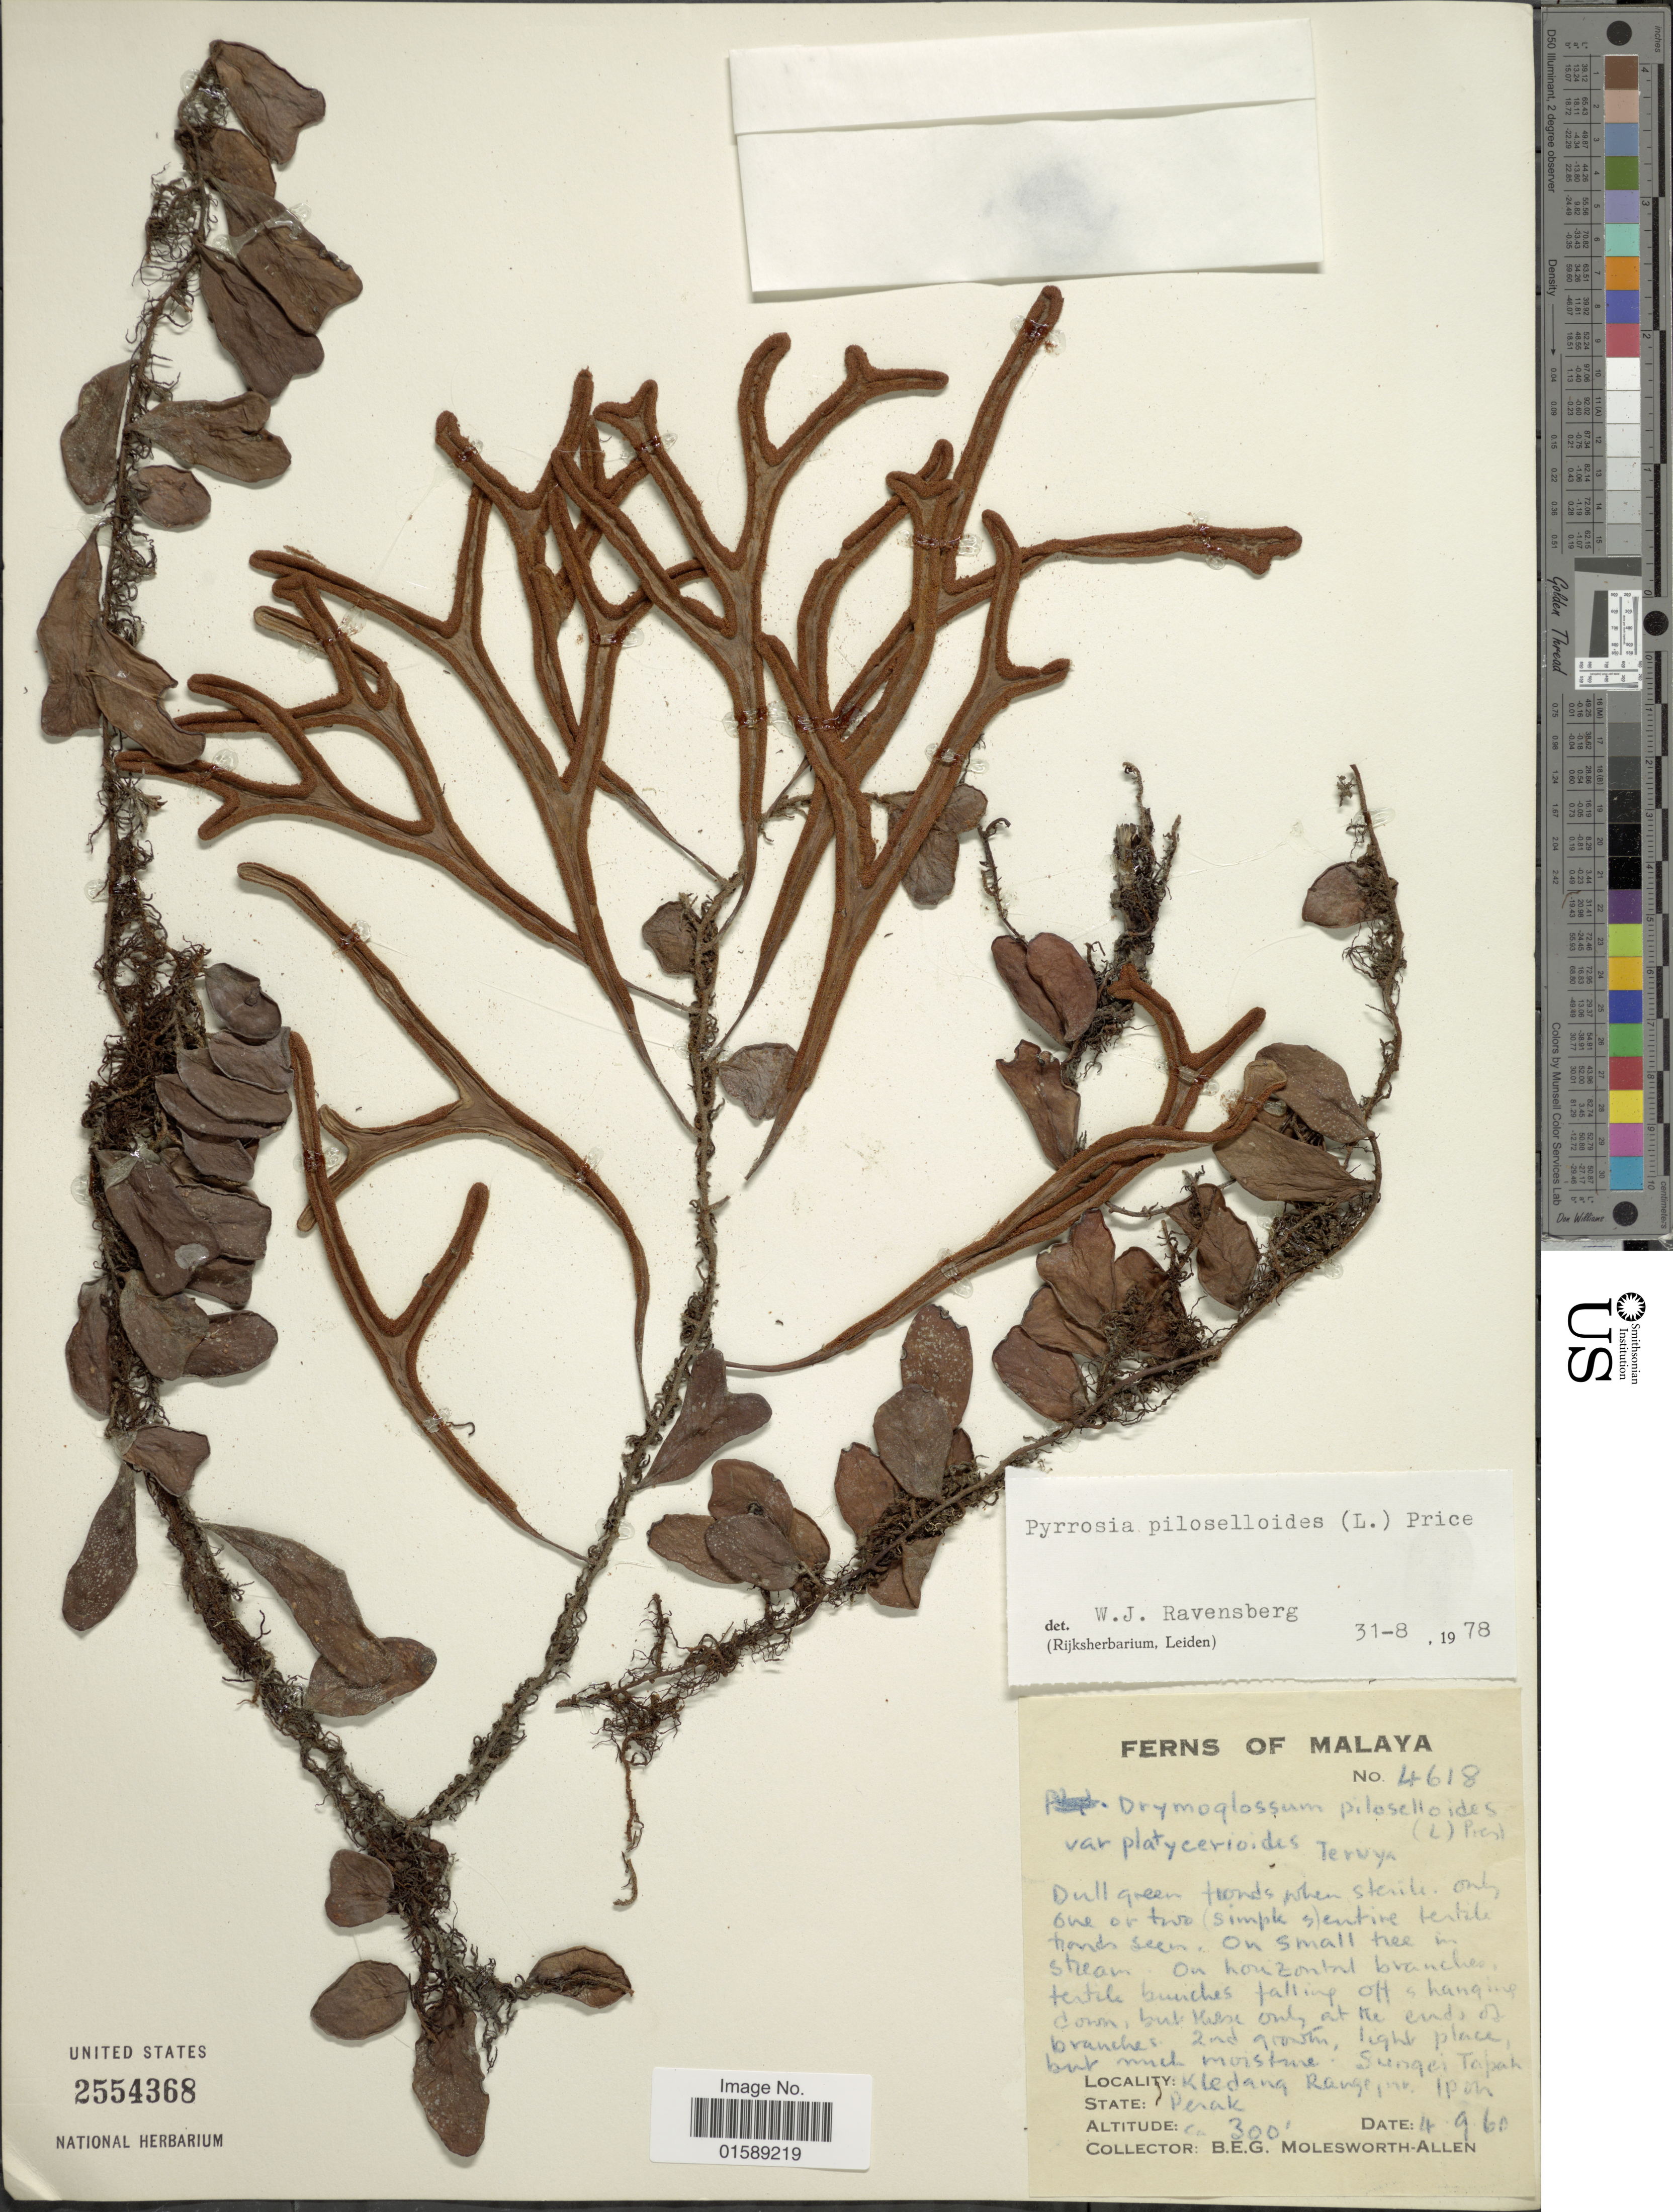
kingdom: Plantae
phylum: Tracheophyta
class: Polypodiopsida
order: Polypodiales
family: Polypodiaceae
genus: Pyrrosia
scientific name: Pyrrosia piloselloides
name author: (L.) M.G. Price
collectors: B. E. G. Molesworth-Allen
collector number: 4618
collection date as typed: Transcribed d/m/y: 4/9/60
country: Malaysia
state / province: Perak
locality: Malaya. Sungei Topahm Kledang Range [illegible text], Ipoh, Perak.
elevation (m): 91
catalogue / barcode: US 2554368